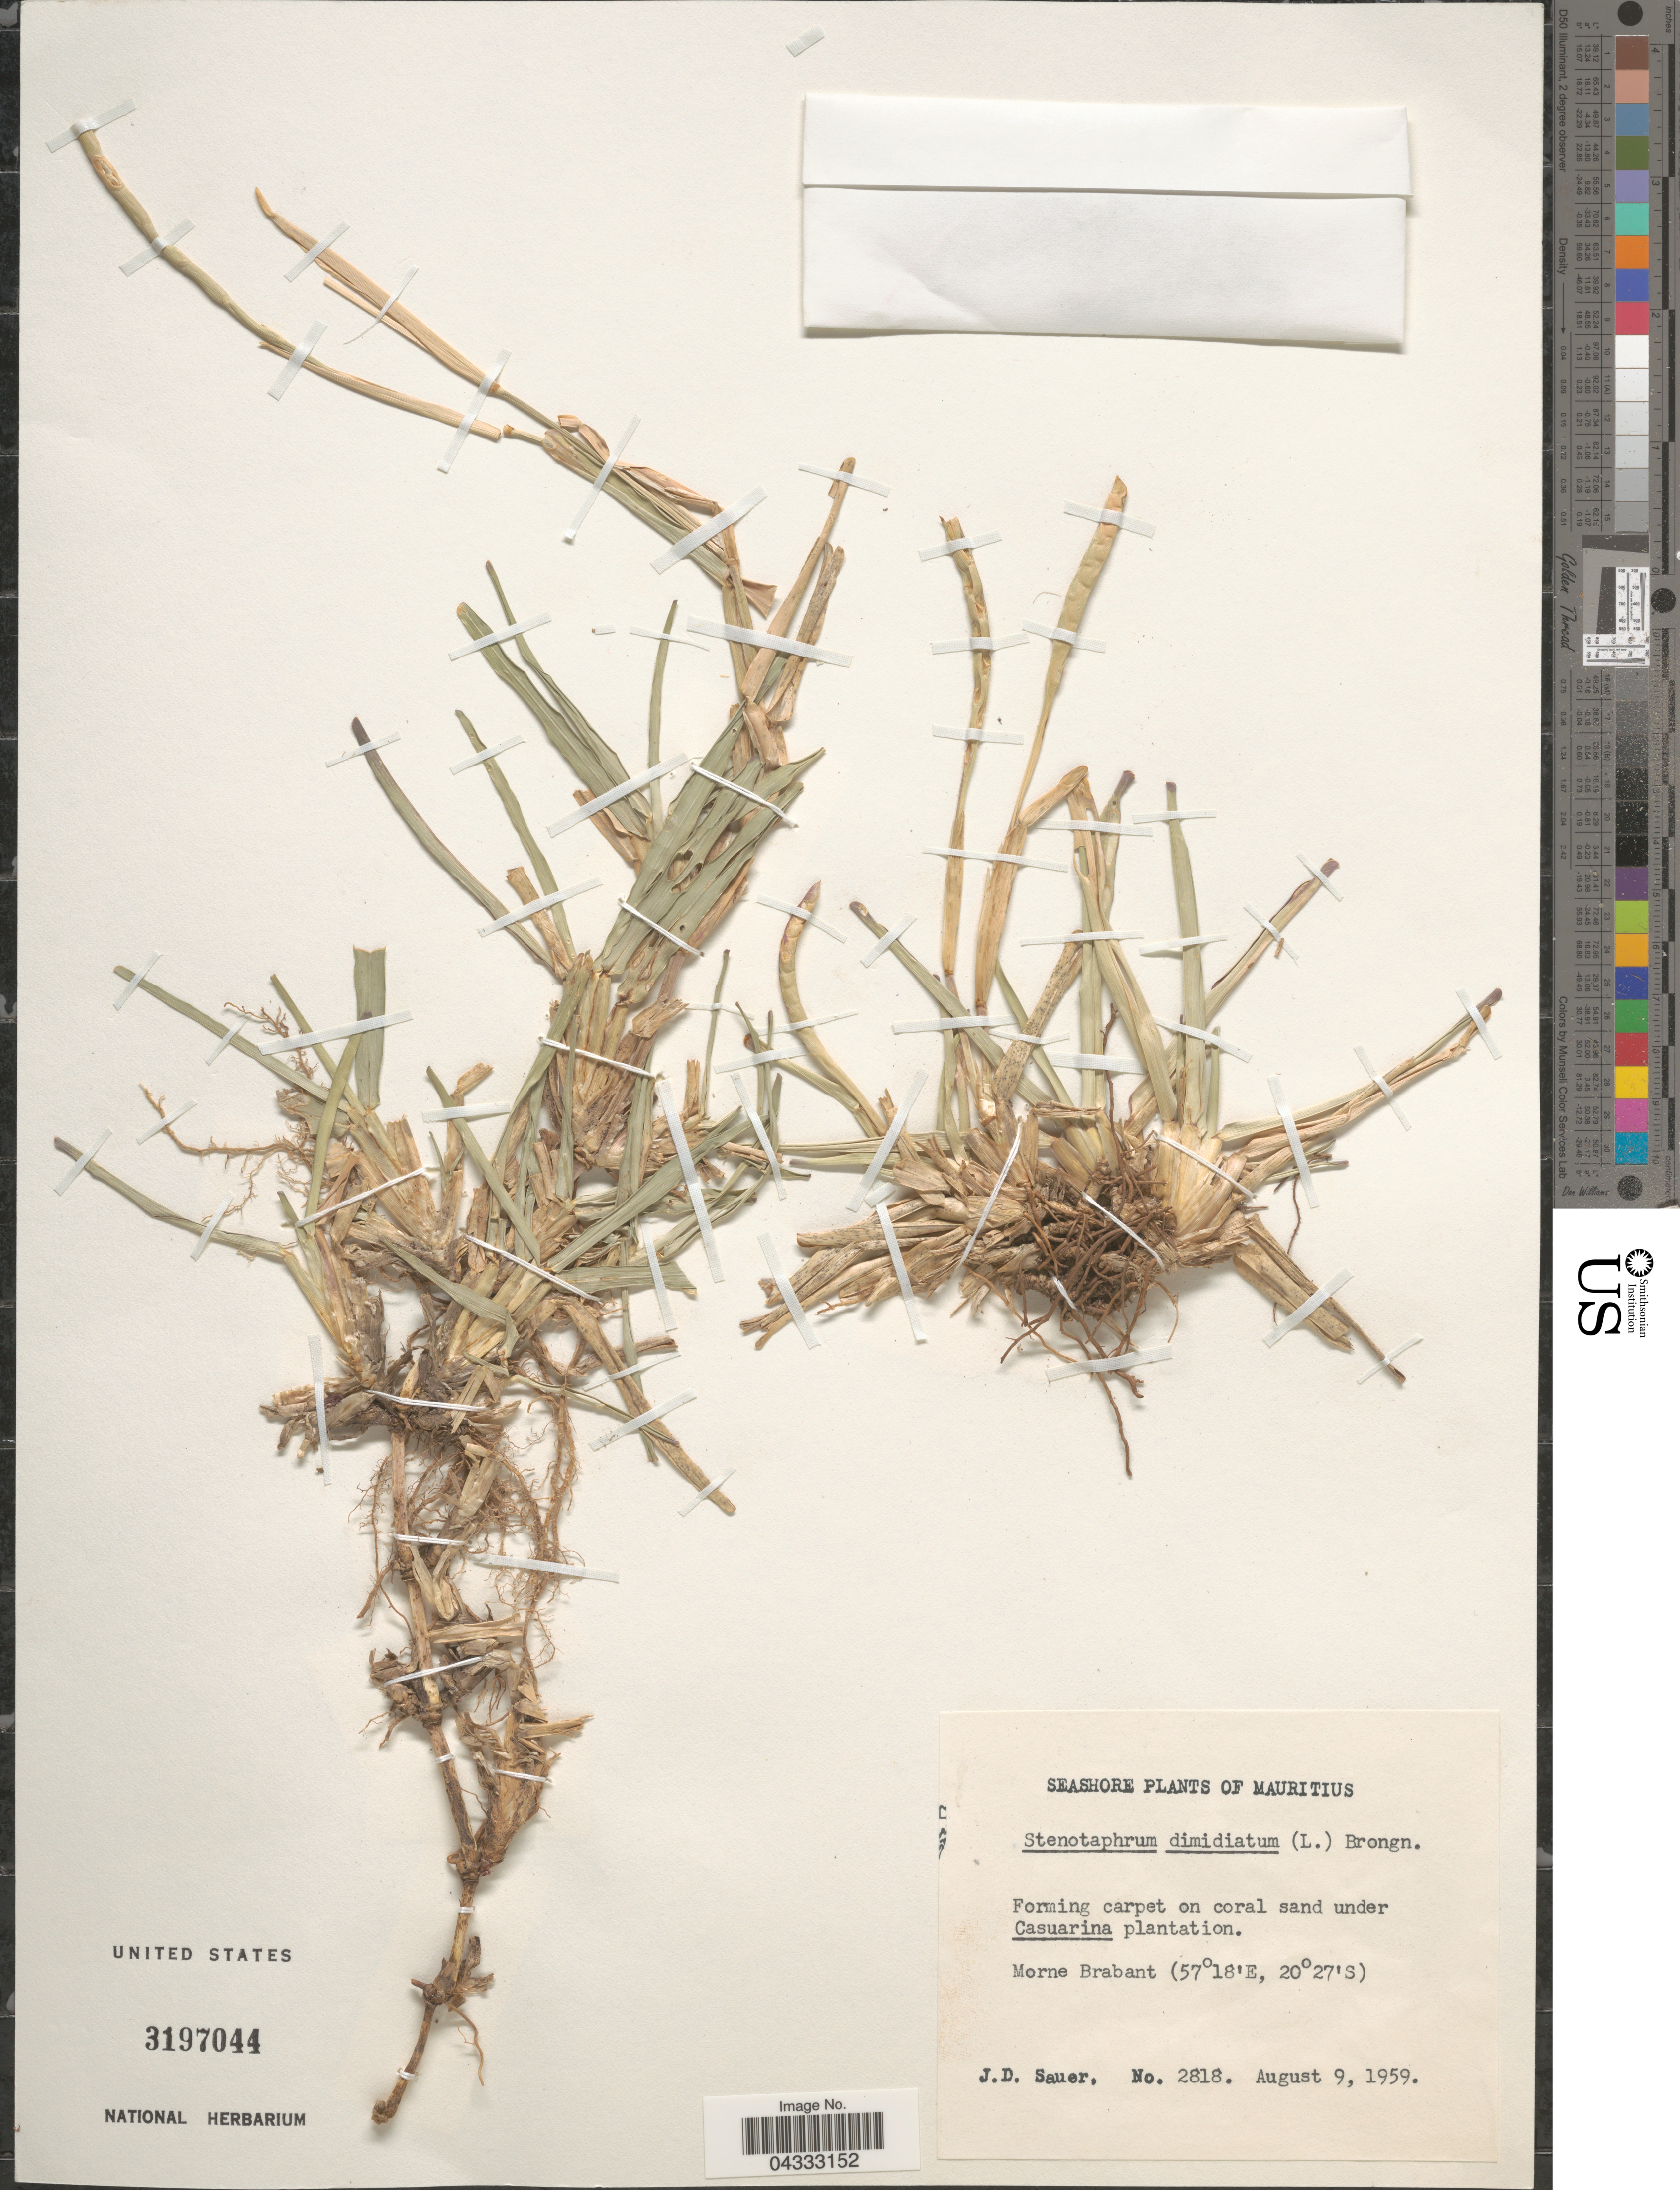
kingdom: Plantae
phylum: Tracheophyta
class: Liliopsida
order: Poales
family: Poaceae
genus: Stenotaphrum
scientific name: Stenotaphrum dimidiatum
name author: (L.) Brongn.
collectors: J. D. Sauer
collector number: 2818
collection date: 1959-08-09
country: Mauritius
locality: Morne Brabant.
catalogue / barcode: US 3197044